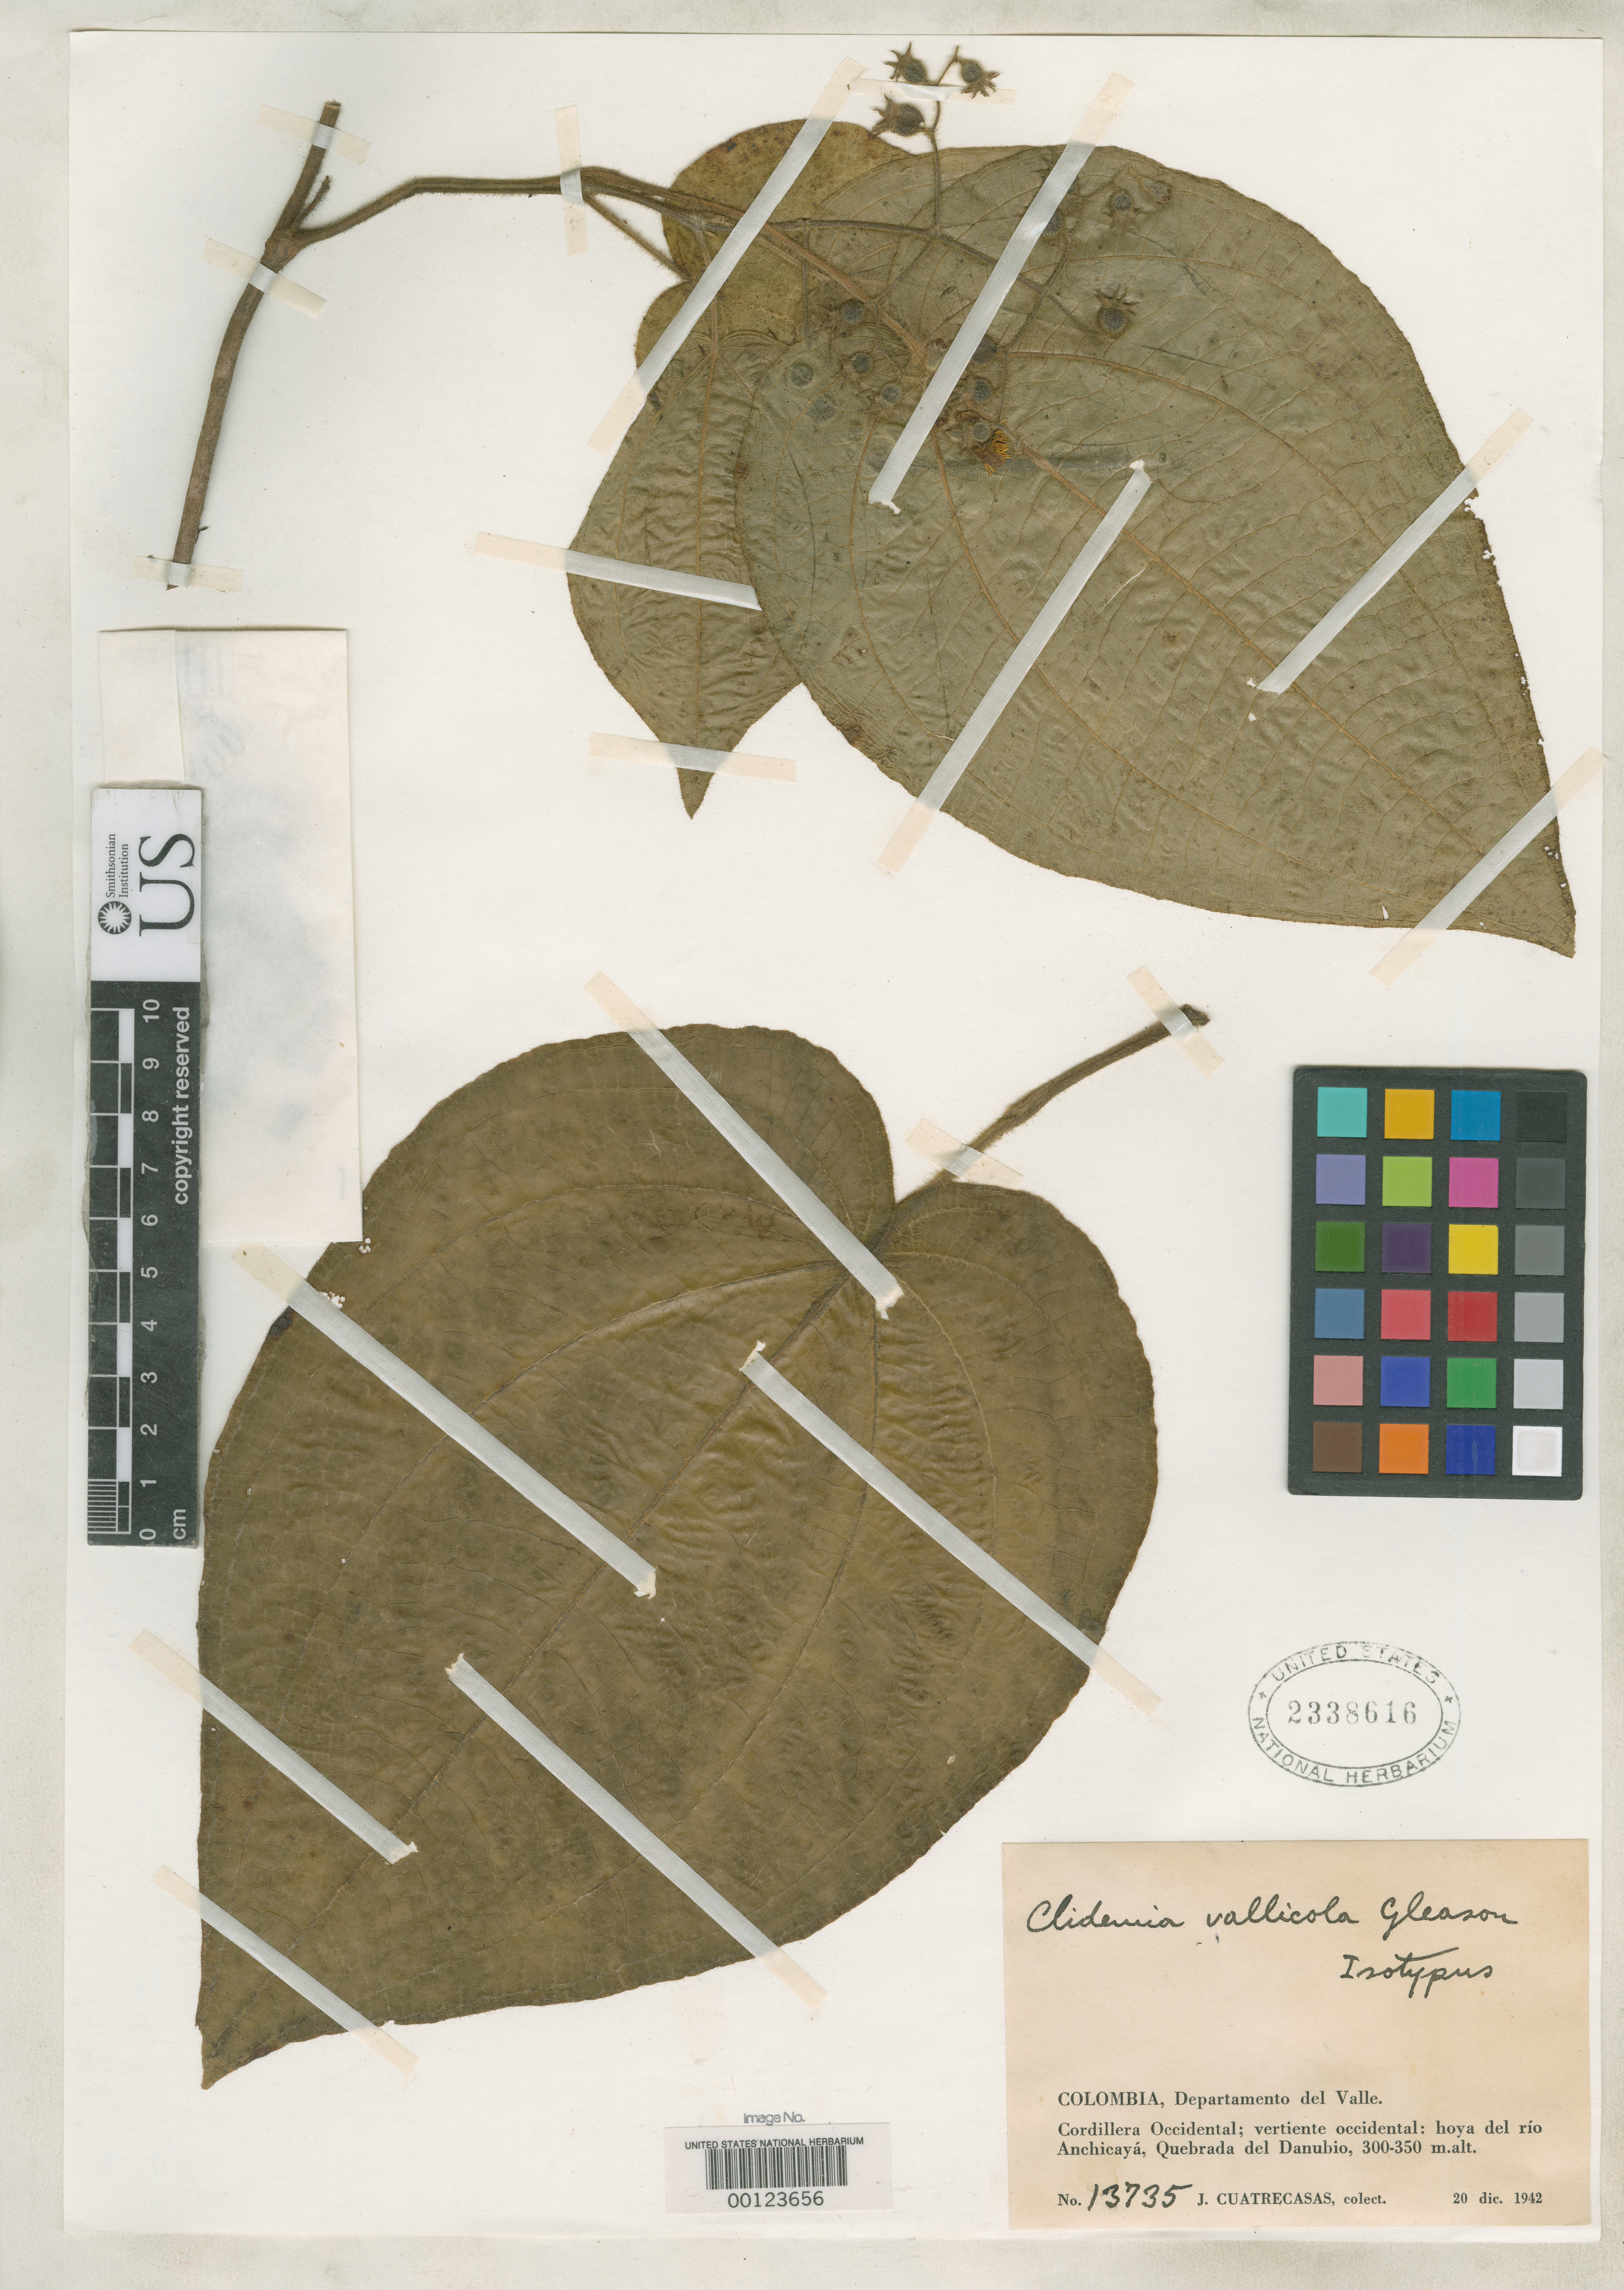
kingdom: Plantae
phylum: Tracheophyta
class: Magnoliopsida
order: Myrtales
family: Melastomataceae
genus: Clidemia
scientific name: Clidemia vallicola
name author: Gleason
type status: Isotype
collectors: J. Cuatrecasas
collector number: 13735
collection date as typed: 20 Dec 1942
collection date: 1942-12-20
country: Colombia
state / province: Valle del Cauca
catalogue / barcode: US 2338616